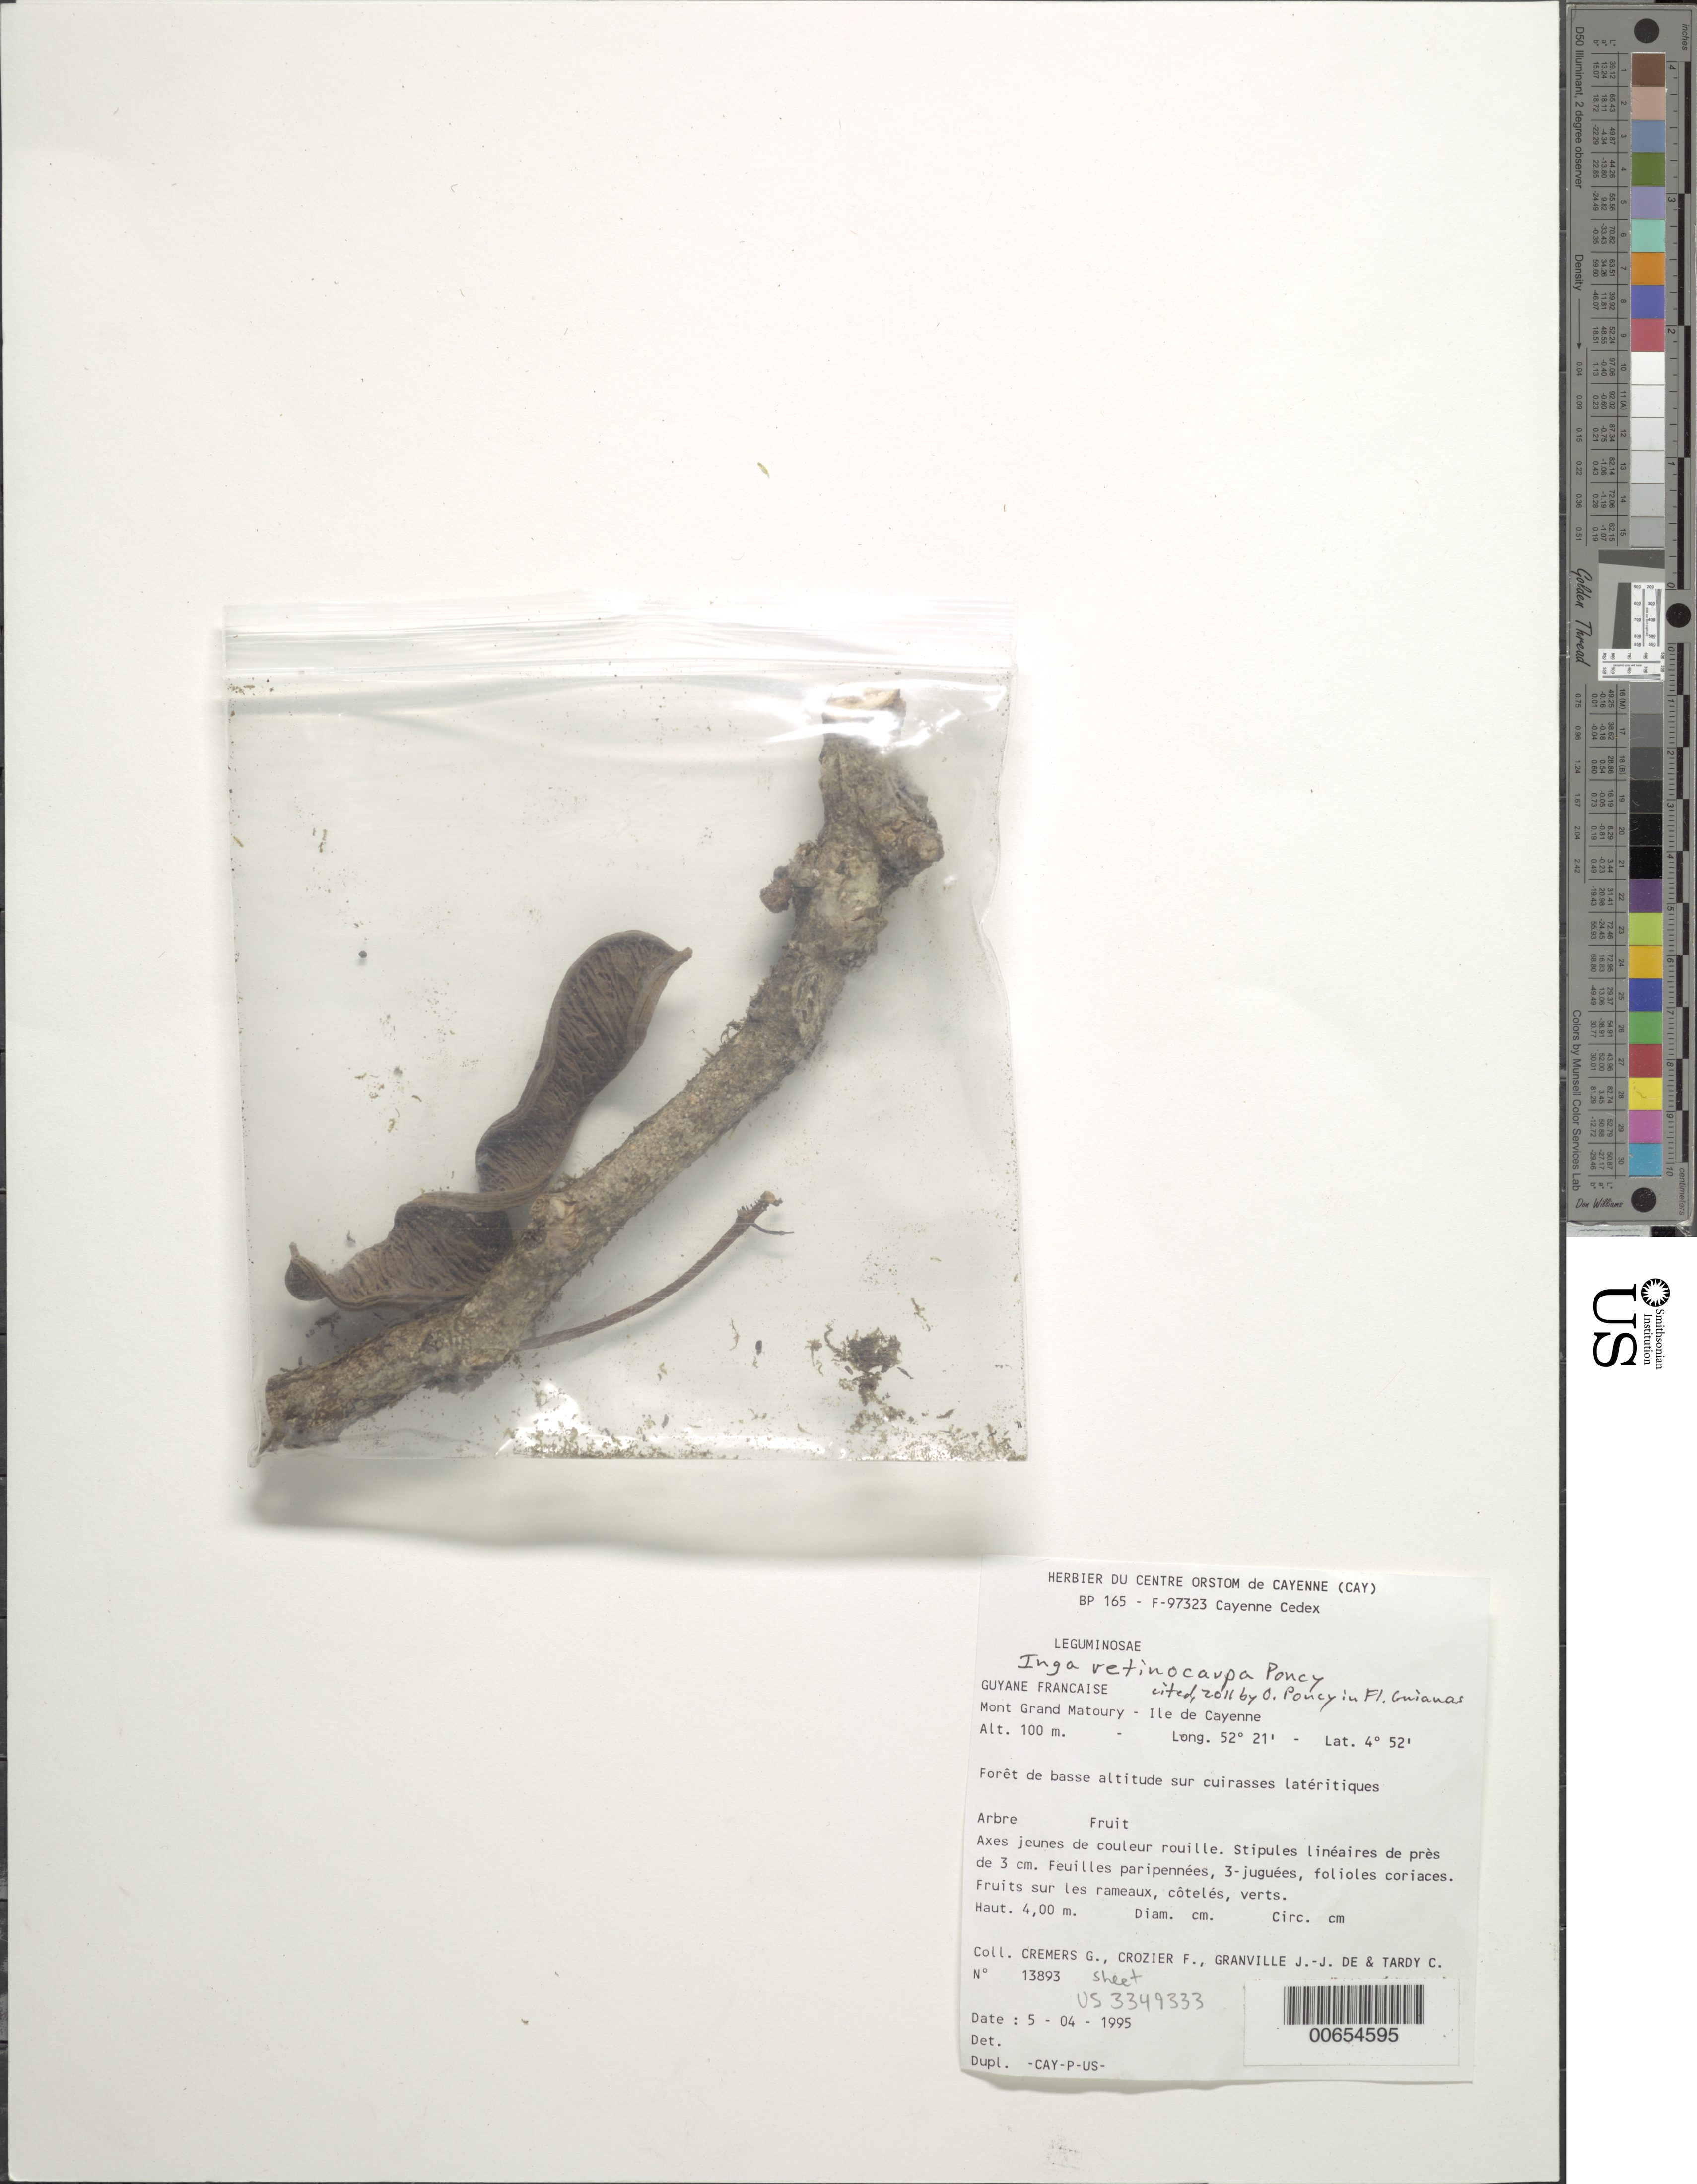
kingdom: Plantae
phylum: Tracheophyta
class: Magnoliopsida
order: Fabales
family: Fabaceae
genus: Inga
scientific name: Inga retinocarpa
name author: Poncy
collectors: G. Cremers, F. Crozier & C. Tardy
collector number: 13893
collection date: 1995-04-05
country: French Guiana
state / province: Cayenne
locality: Ile de Cayenne, Mont Grand Matoury.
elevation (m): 100